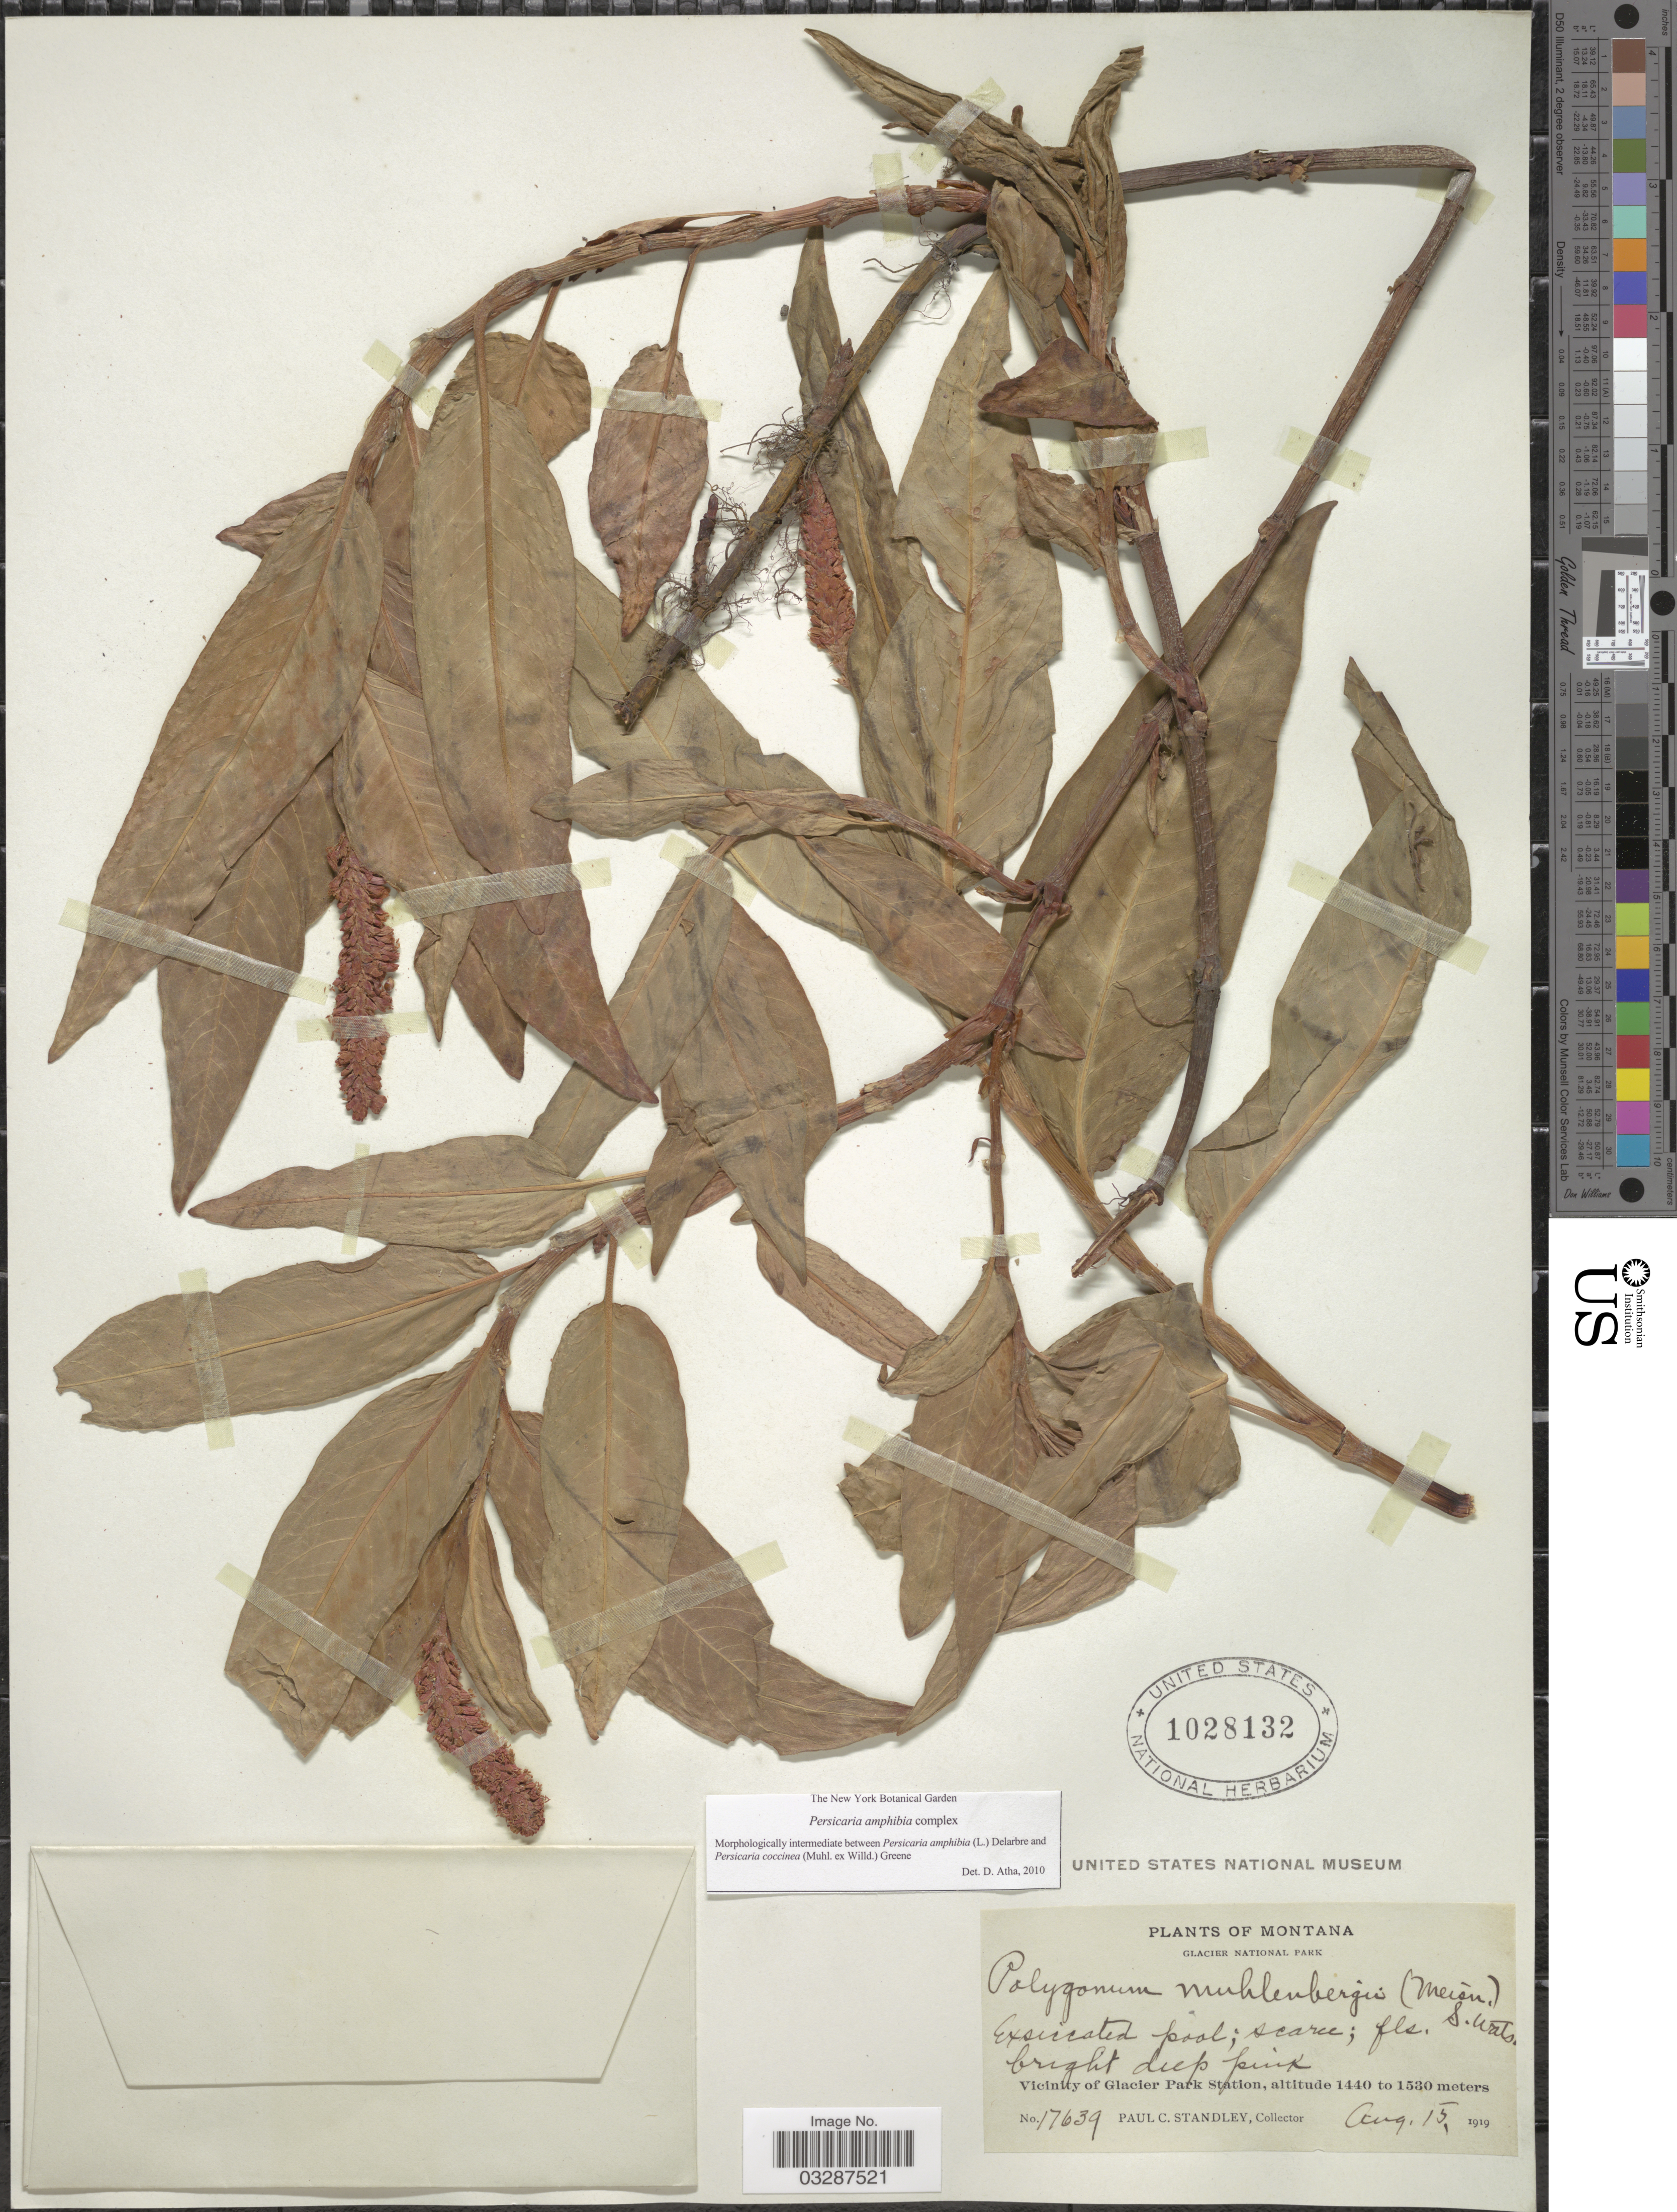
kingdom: Plantae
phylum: Tracheophyta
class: Magnoliopsida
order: Caryophyllales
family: Polygonaceae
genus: Persicaria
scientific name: Persicaria amphibia complex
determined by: Atha, D. E.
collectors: P. C. Standley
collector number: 17639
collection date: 1919-08-15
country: United States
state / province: Montana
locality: Glacier National Park. Vicinity of Glacier Park Station.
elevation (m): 1440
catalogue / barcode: US 1028132